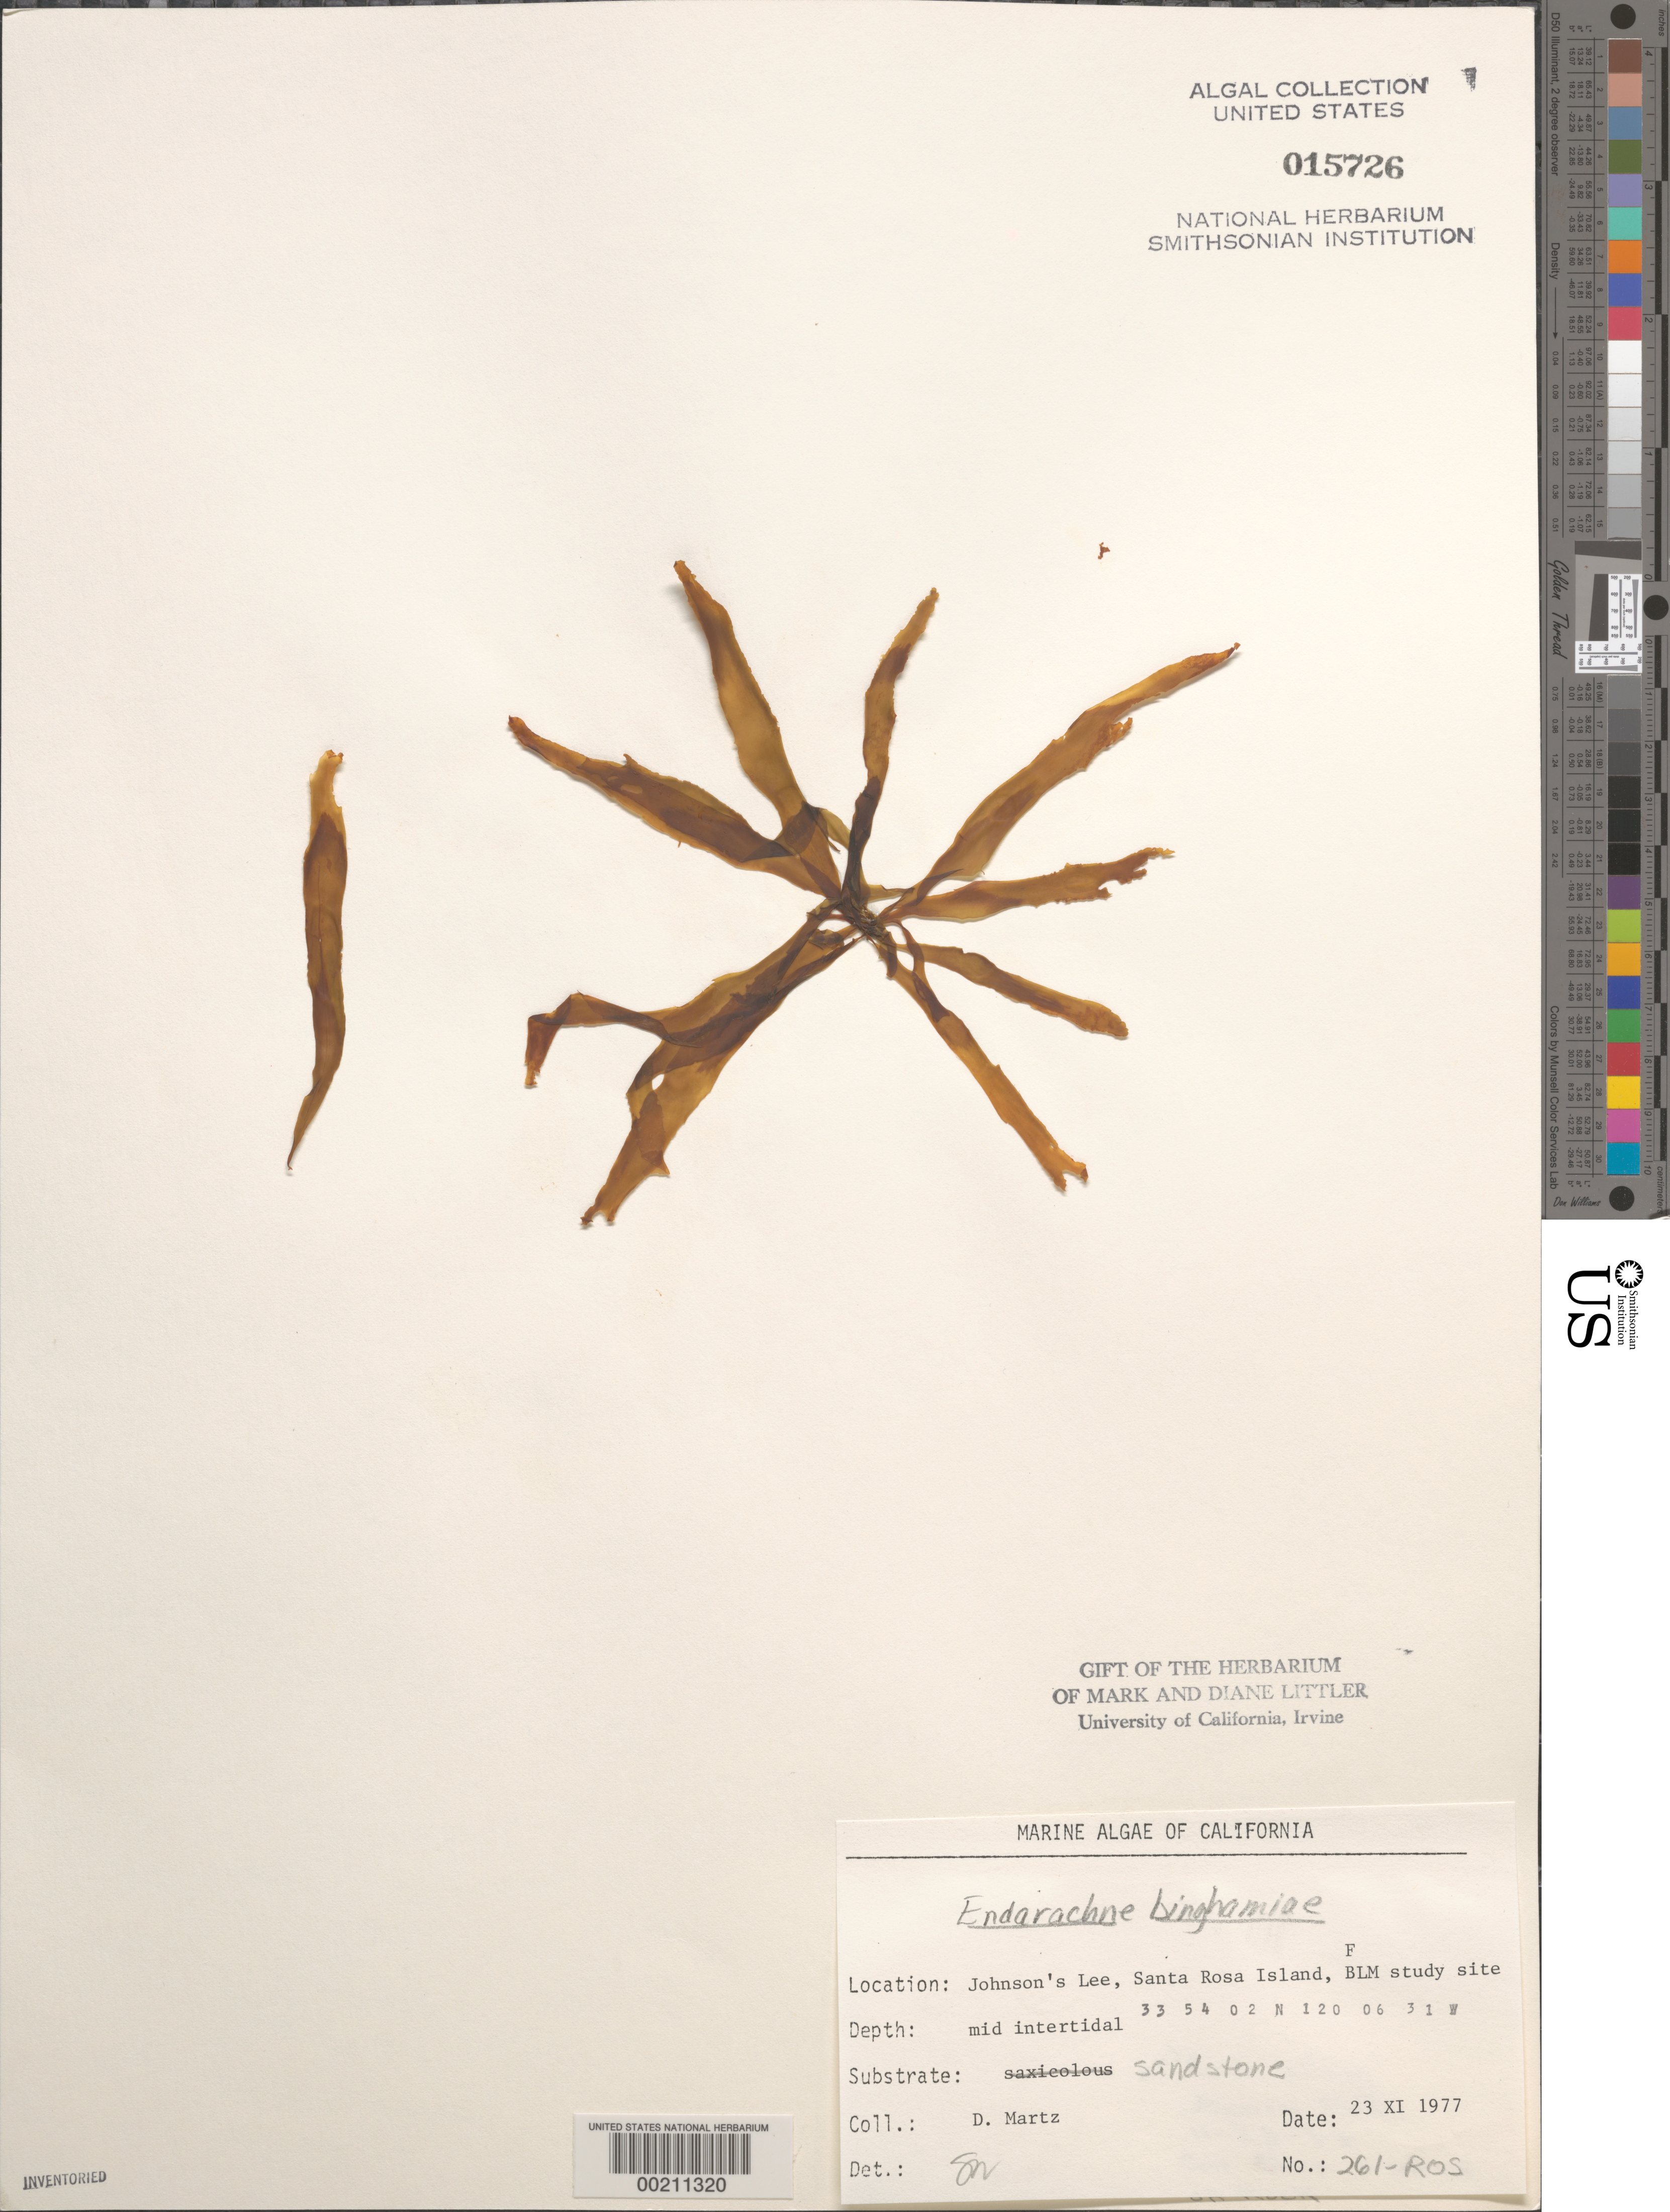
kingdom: Chromista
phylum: Ochrophyta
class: Phaeophyceae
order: Scytosiphonales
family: Scytosiphonaceae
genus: Petalonia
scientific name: Petalonia binghamiae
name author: (J. Agardh) K.L.Vinogr.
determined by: Algae name updating Project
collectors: D. Martz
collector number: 261-ros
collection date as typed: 23 Nov 1977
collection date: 1977-11-23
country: United States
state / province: California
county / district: Santa Barbara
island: Santa Rosa Island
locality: Johnson's Lee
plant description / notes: BLM-SOCALBIGHT Rocky Intertidal Survey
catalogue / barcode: US 15726